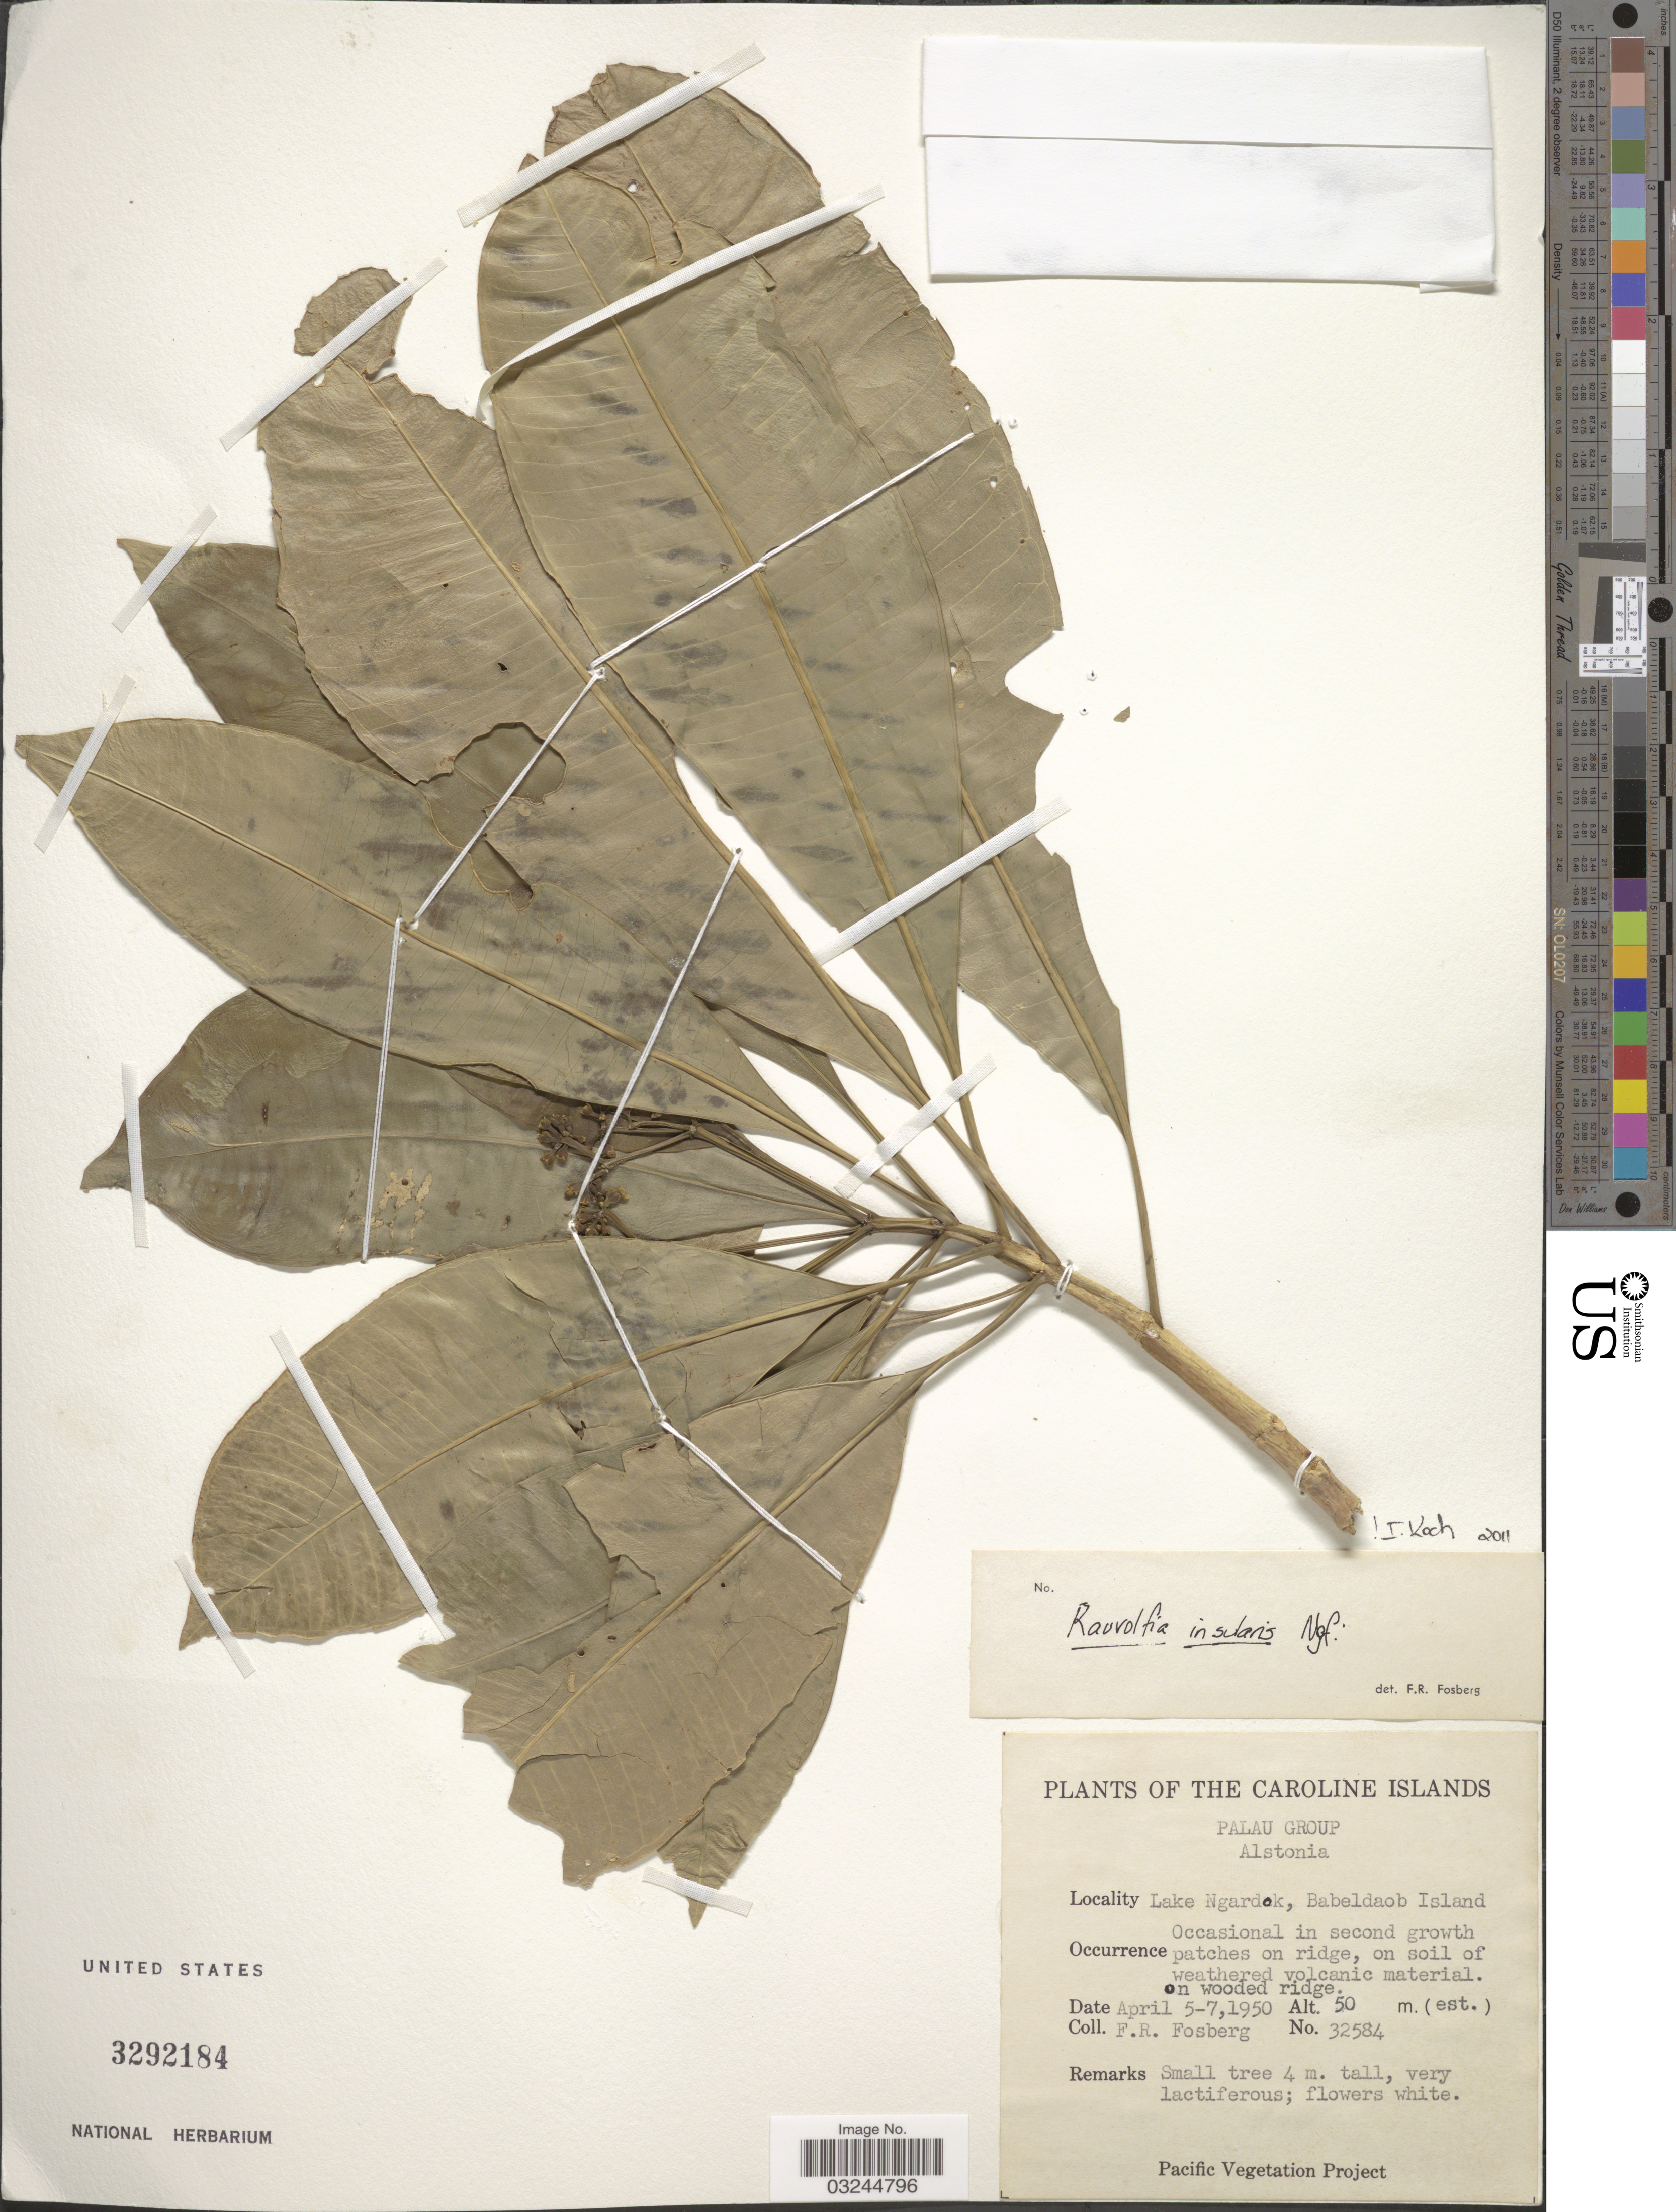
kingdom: Plantae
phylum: Tracheophyta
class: Magnoliopsida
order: Gentianales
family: Apocynaceae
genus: Rauvolfia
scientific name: Rauvolfia insularis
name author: Markgr.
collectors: F. R. Fosberg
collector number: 32584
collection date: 1950-04-05/1950-04-07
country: Palau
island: Babeldaob [Babelthuap]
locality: The Caroline Islands. Palau Group. Lake Ngardok, Babeldaob Island.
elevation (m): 50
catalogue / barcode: US 3292184